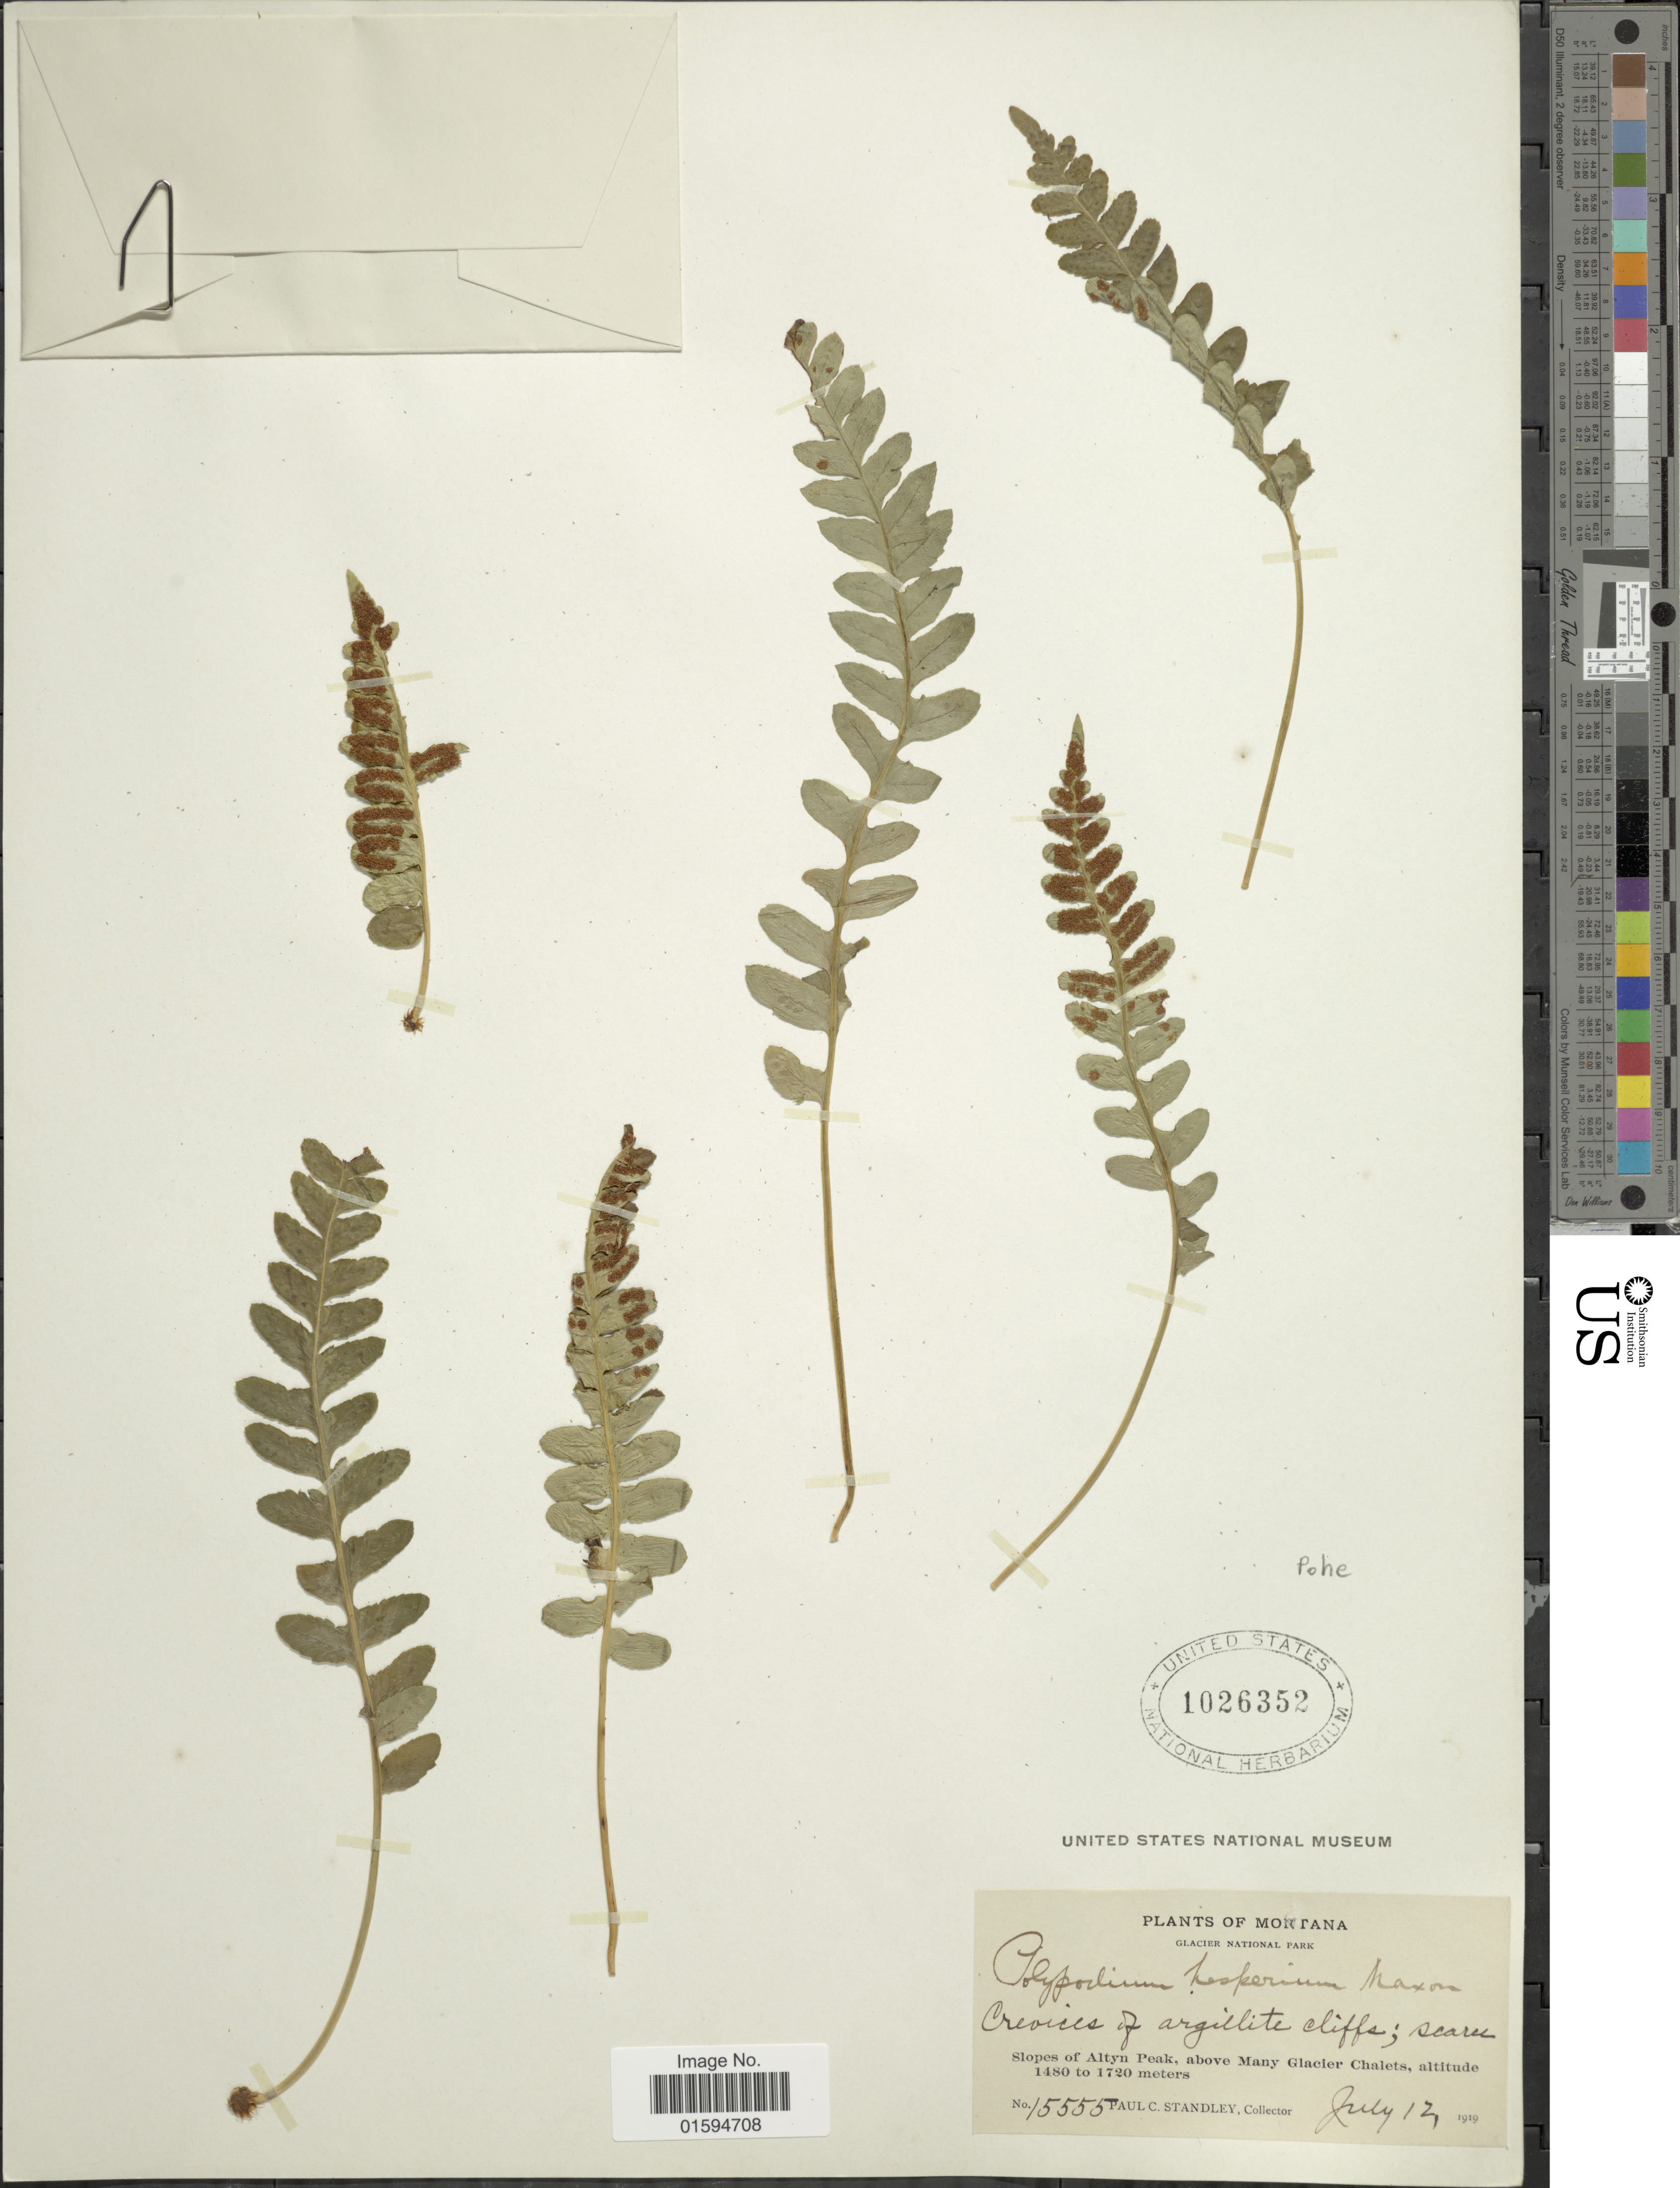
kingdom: Plantae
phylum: Tracheophyta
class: Polypodiopsida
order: Polypodiales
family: Polypodiaceae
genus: Polypodium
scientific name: Polypodium hesperium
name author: Maxon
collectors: P. C. Standley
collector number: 15555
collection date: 1919-07-12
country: United States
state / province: Montana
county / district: Glacier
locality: Glacier National Park, Slopes of Altyn Peak, Above Many GLacier Charlets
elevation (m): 1480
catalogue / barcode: US 1026352